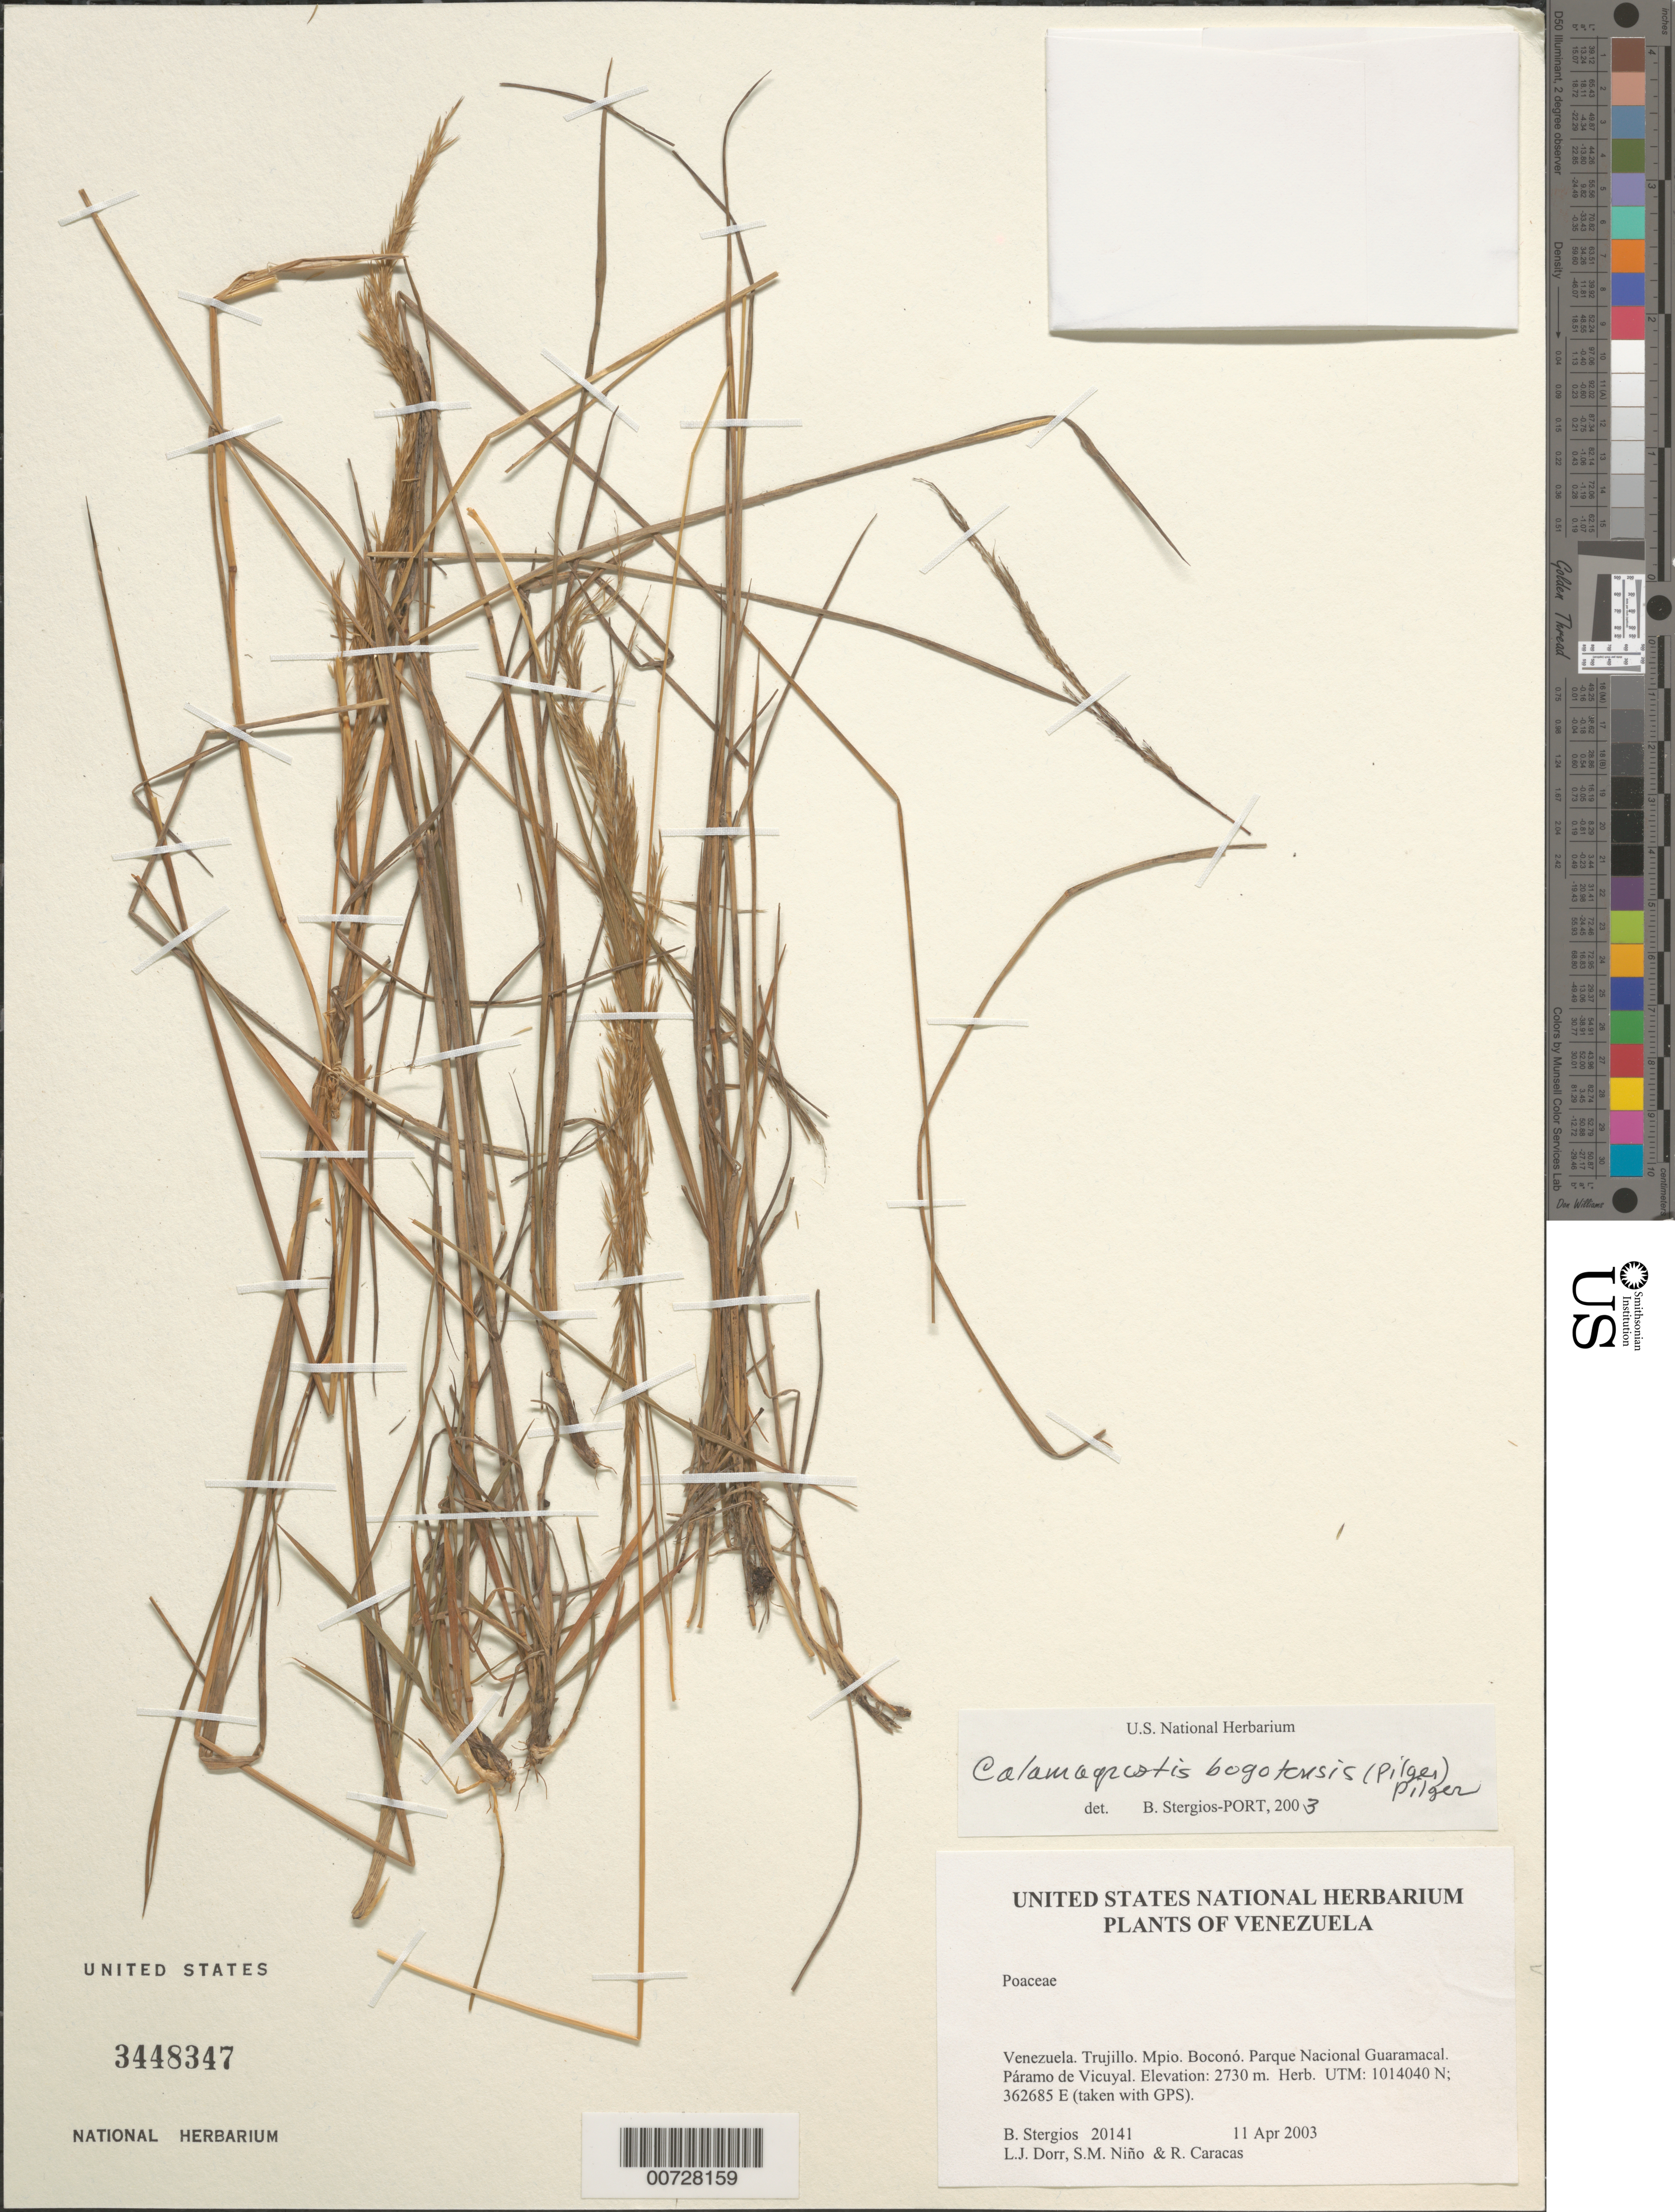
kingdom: Plantae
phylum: Tracheophyta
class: Liliopsida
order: Poales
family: Poaceae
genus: Calamagrostis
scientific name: Calamagrostis bogotensis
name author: (Pilg.) Pilg.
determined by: Stergios, B. G.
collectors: B. G. Stergios, L. J. Dorr, S. M. Niño & R. Caracas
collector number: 20141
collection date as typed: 11 Apr 2003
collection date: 2003-04-11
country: Venezuela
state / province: Trujillo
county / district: Boconó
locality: Parque Nacional Guaramacal. Páramo de Vicuyal.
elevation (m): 2730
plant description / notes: PORT, US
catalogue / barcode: US 3448347